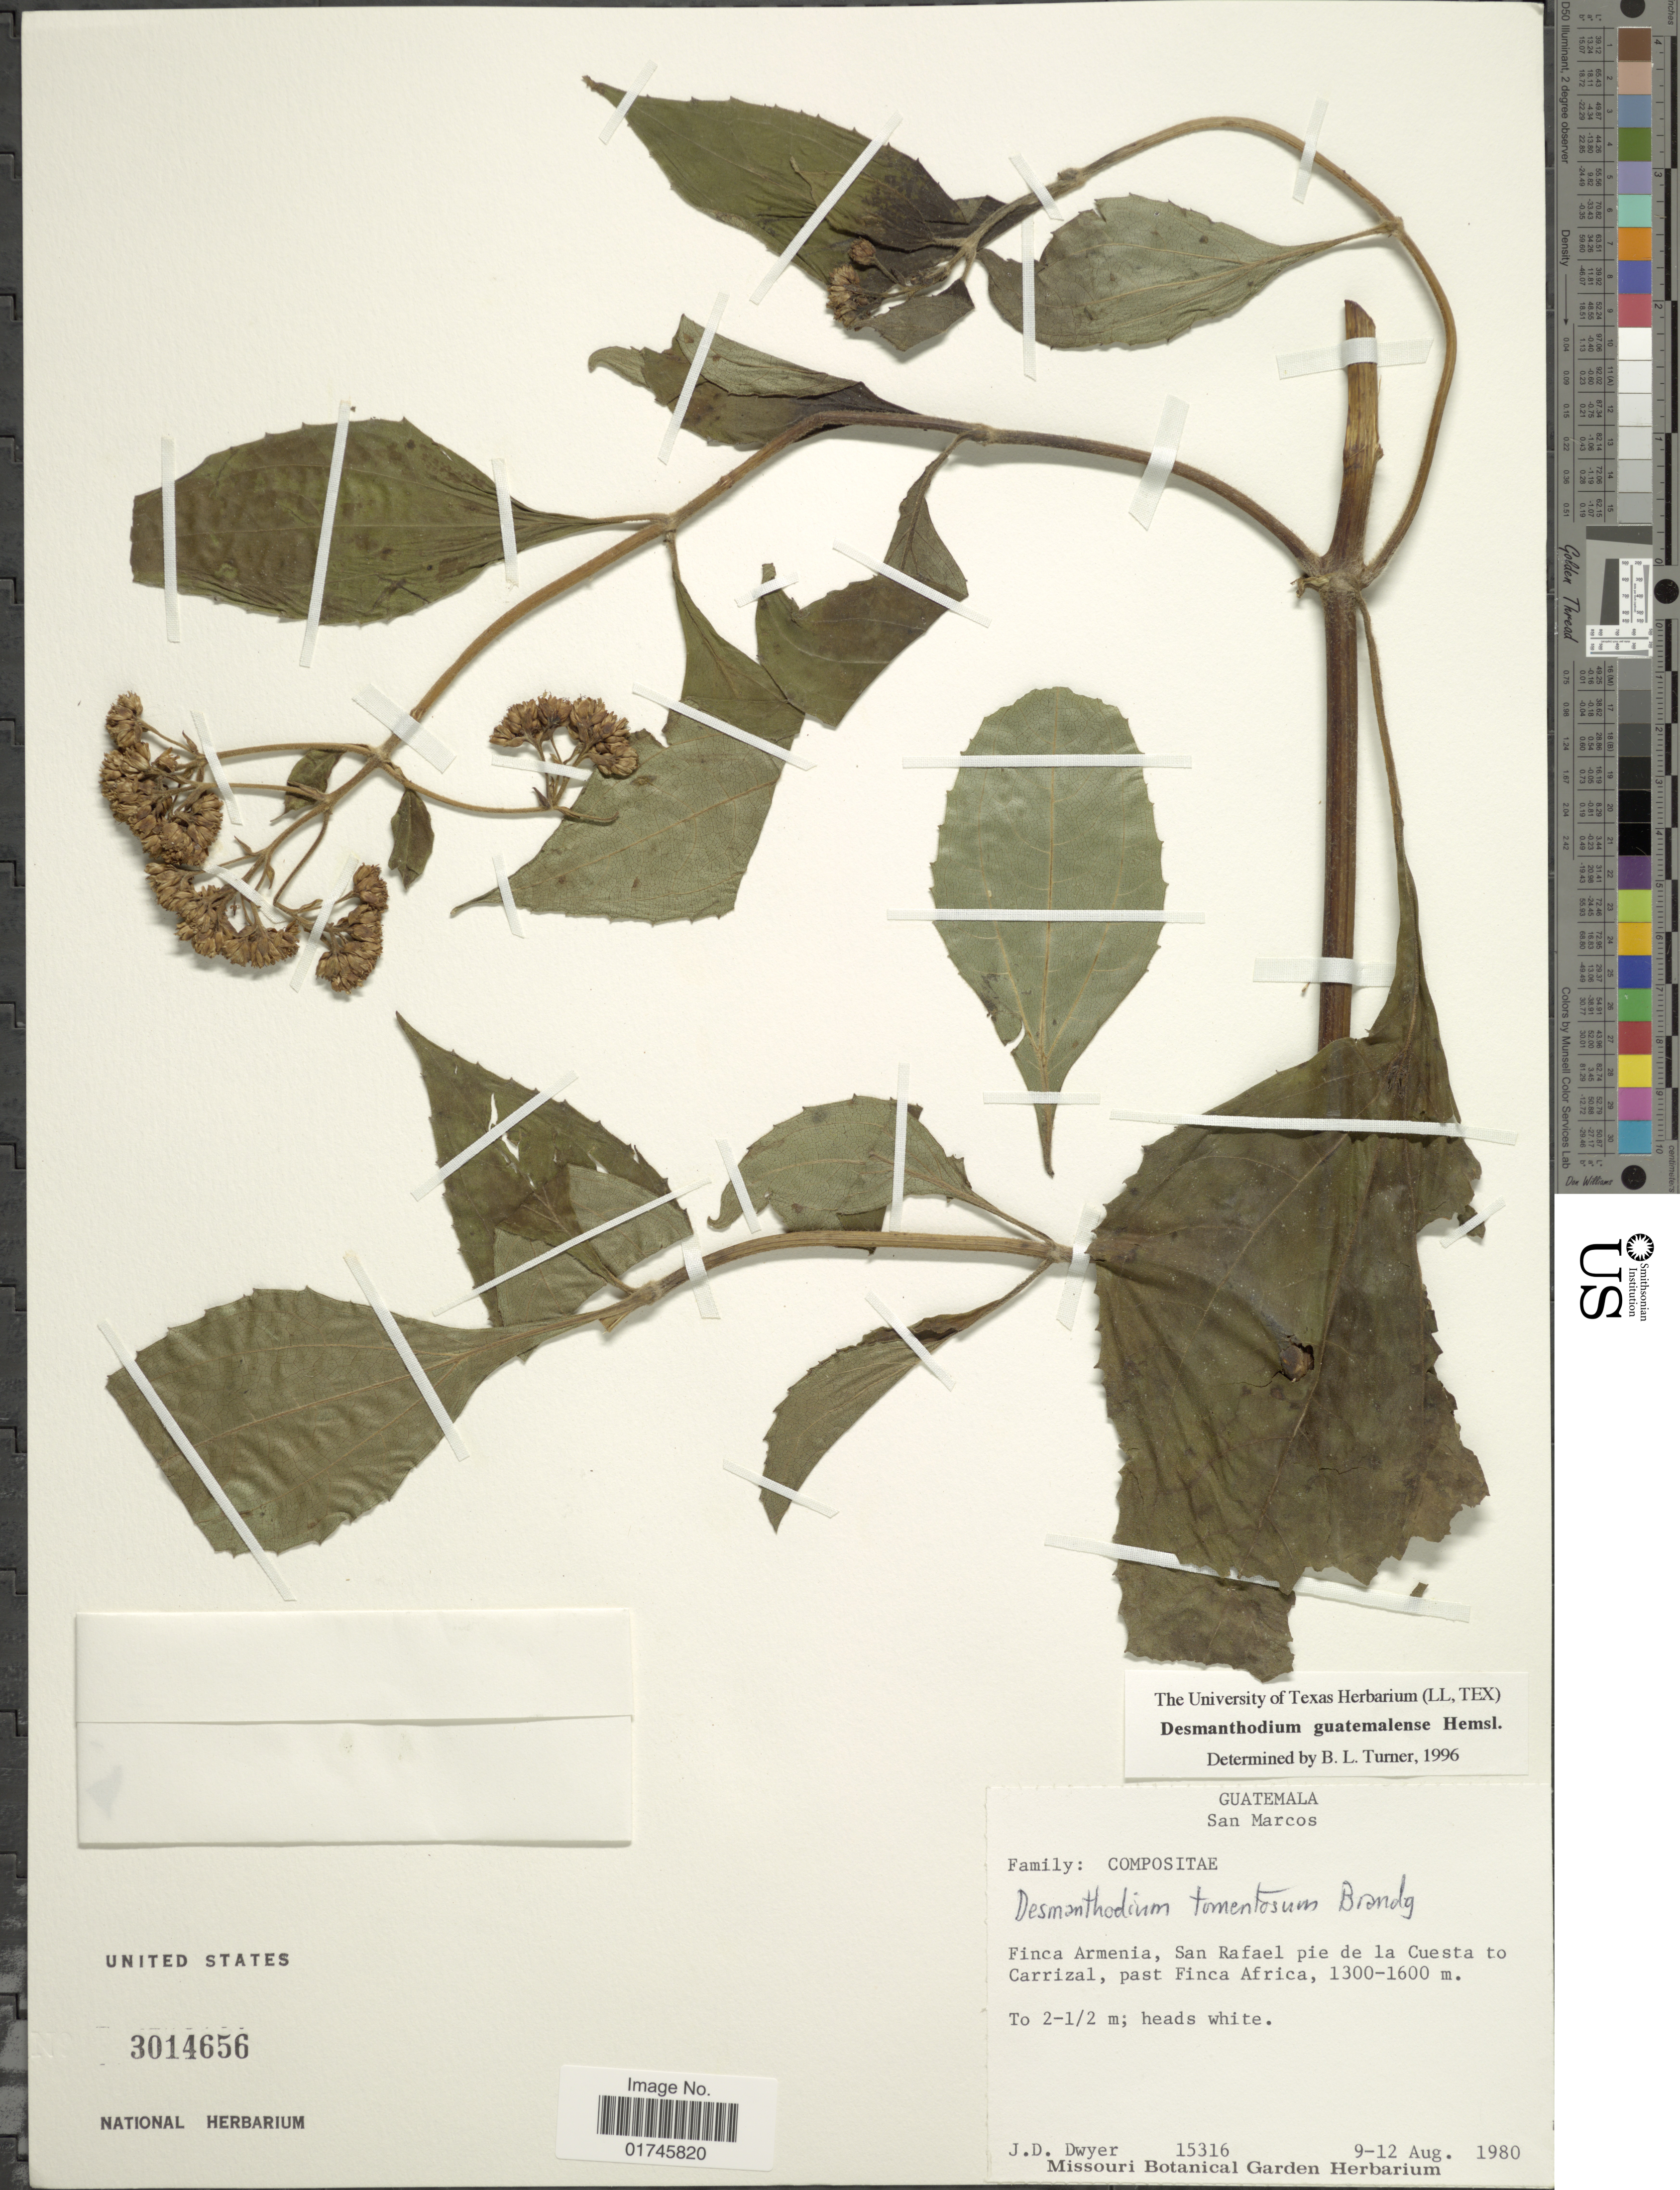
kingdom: Plantae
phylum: Tracheophyta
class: Magnoliopsida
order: Asterales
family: Asteraceae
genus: Desmanthodium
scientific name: Desmanthodium guatamalense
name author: Hemsl.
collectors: J. D. Dwyer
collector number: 15316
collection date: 1980-08-09/1980-08-12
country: Guatemala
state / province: San Marcos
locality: Guatemala, San Marcos. Finca Armenia, San Rafael pie de la Cuesta to Carrizal, past Finca Africa.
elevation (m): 1300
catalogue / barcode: US 3014656